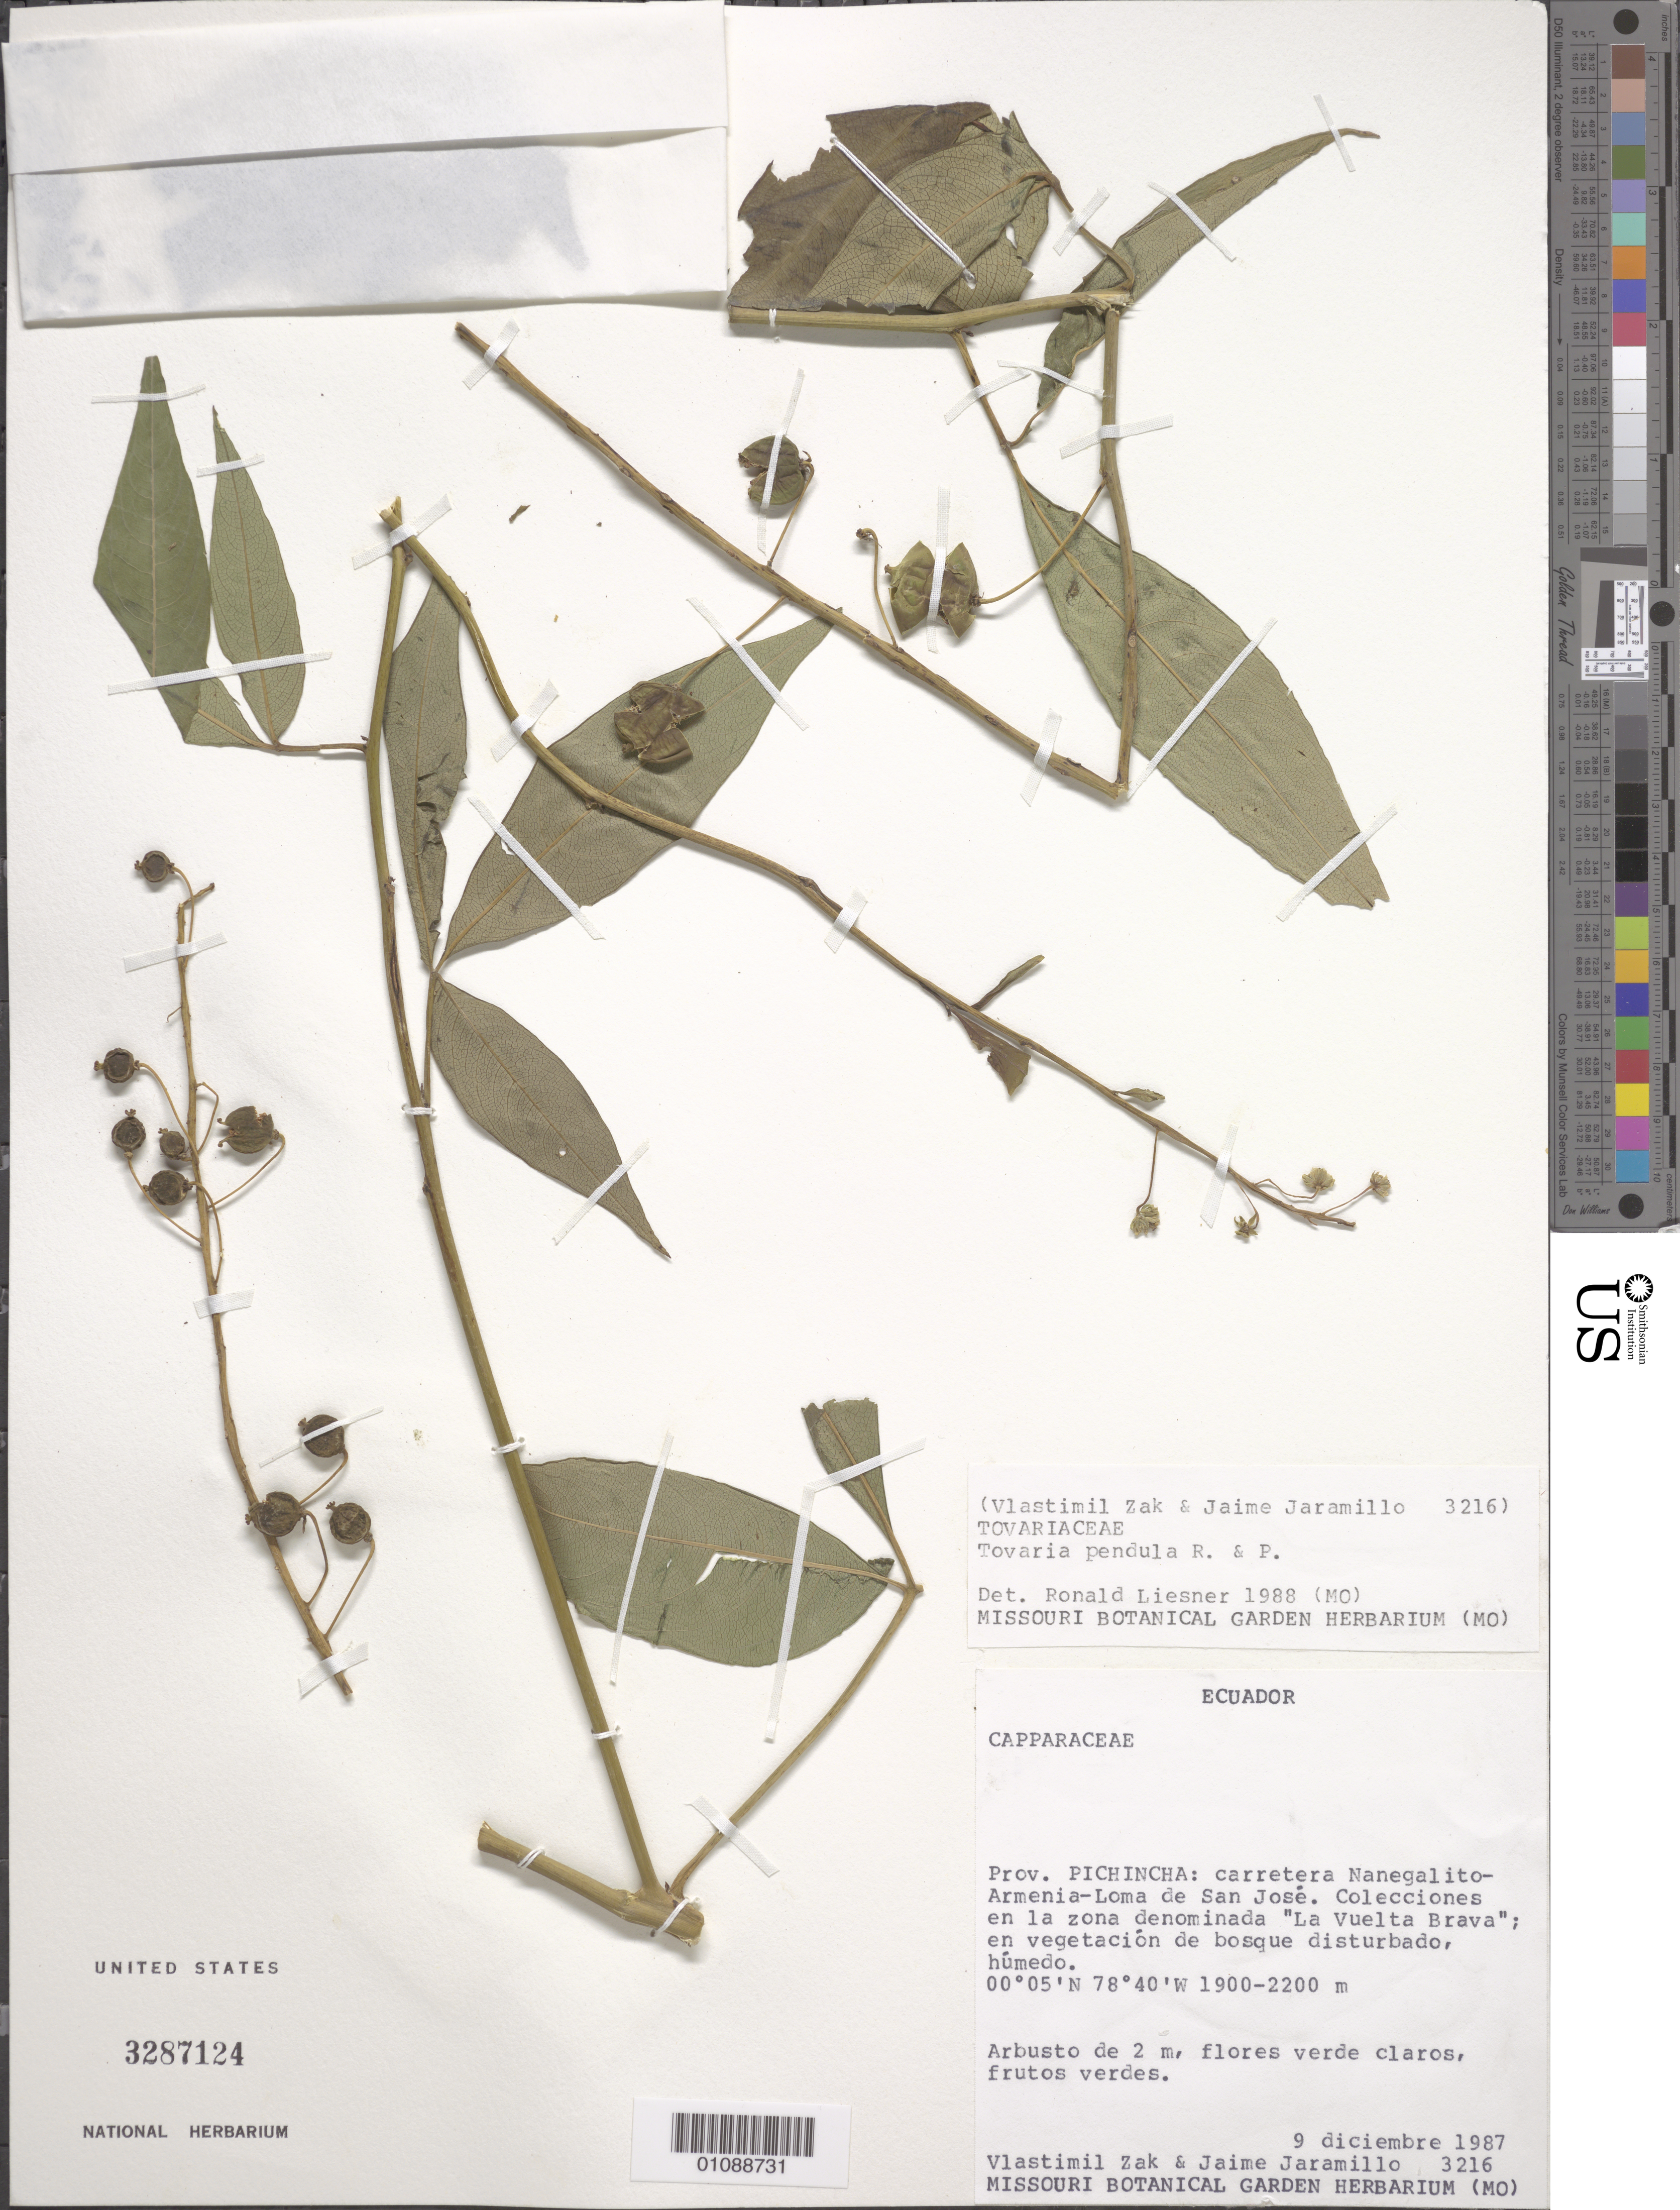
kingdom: Plantae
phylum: Tracheophyta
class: Magnoliopsida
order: Brassicales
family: Tovariaceae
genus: Tovaria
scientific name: Tovaria pendula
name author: Ruiz & Pav.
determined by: Liesner, R. L.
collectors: V. Zak & J. L. Jaramillo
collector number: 3216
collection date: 1987-12-09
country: Ecuador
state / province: Pichincha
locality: Carretera Nanegalito-Armenia-Loma de San Jose.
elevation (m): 1900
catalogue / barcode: US 3287124